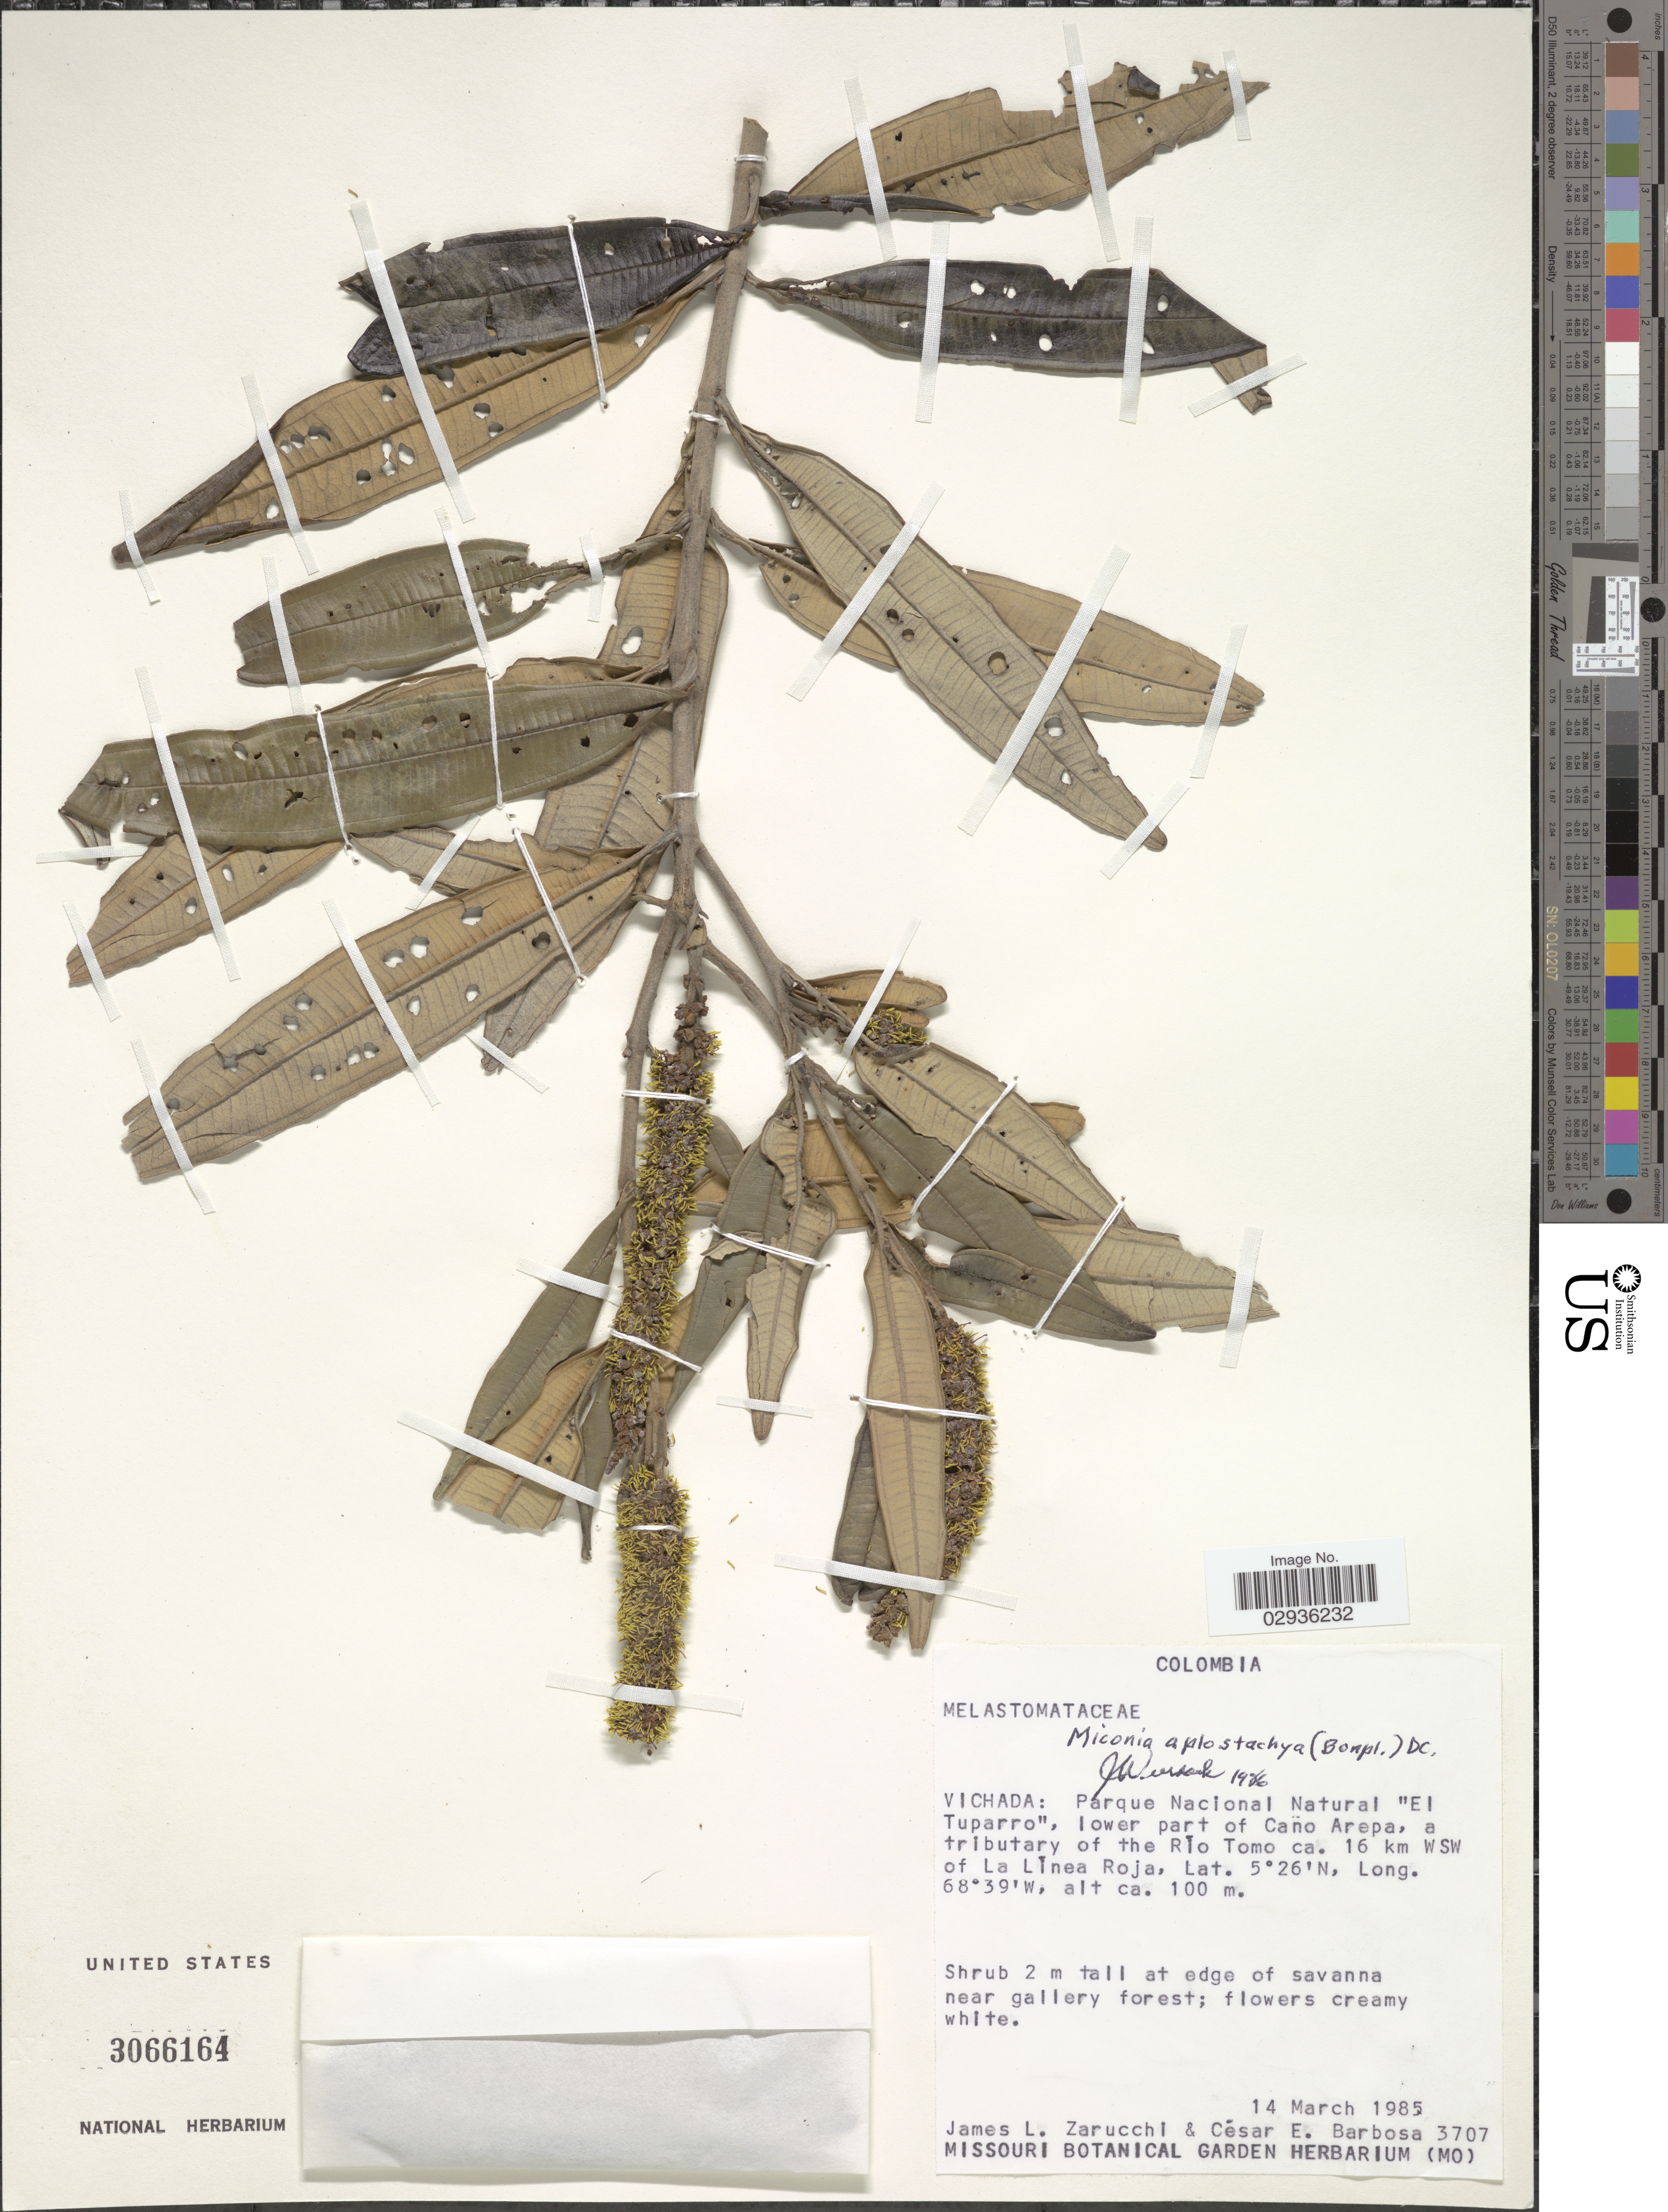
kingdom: Plantae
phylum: Tracheophyta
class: Magnoliopsida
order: Myrtales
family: Melastomataceae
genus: Miconia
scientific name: Miconia aplostachya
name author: (Bonpl.) DC.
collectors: J. L. Zarucchi & C. E. Barbosa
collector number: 3707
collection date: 1985-03-14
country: Colombia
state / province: Vichada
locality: Parque Nacional Natural "El Tuparr", lower part of Caño Arepa, a tributary of the Río Toma ca. 16 km WSW of La Línea Roja.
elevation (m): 100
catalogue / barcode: US 3066164